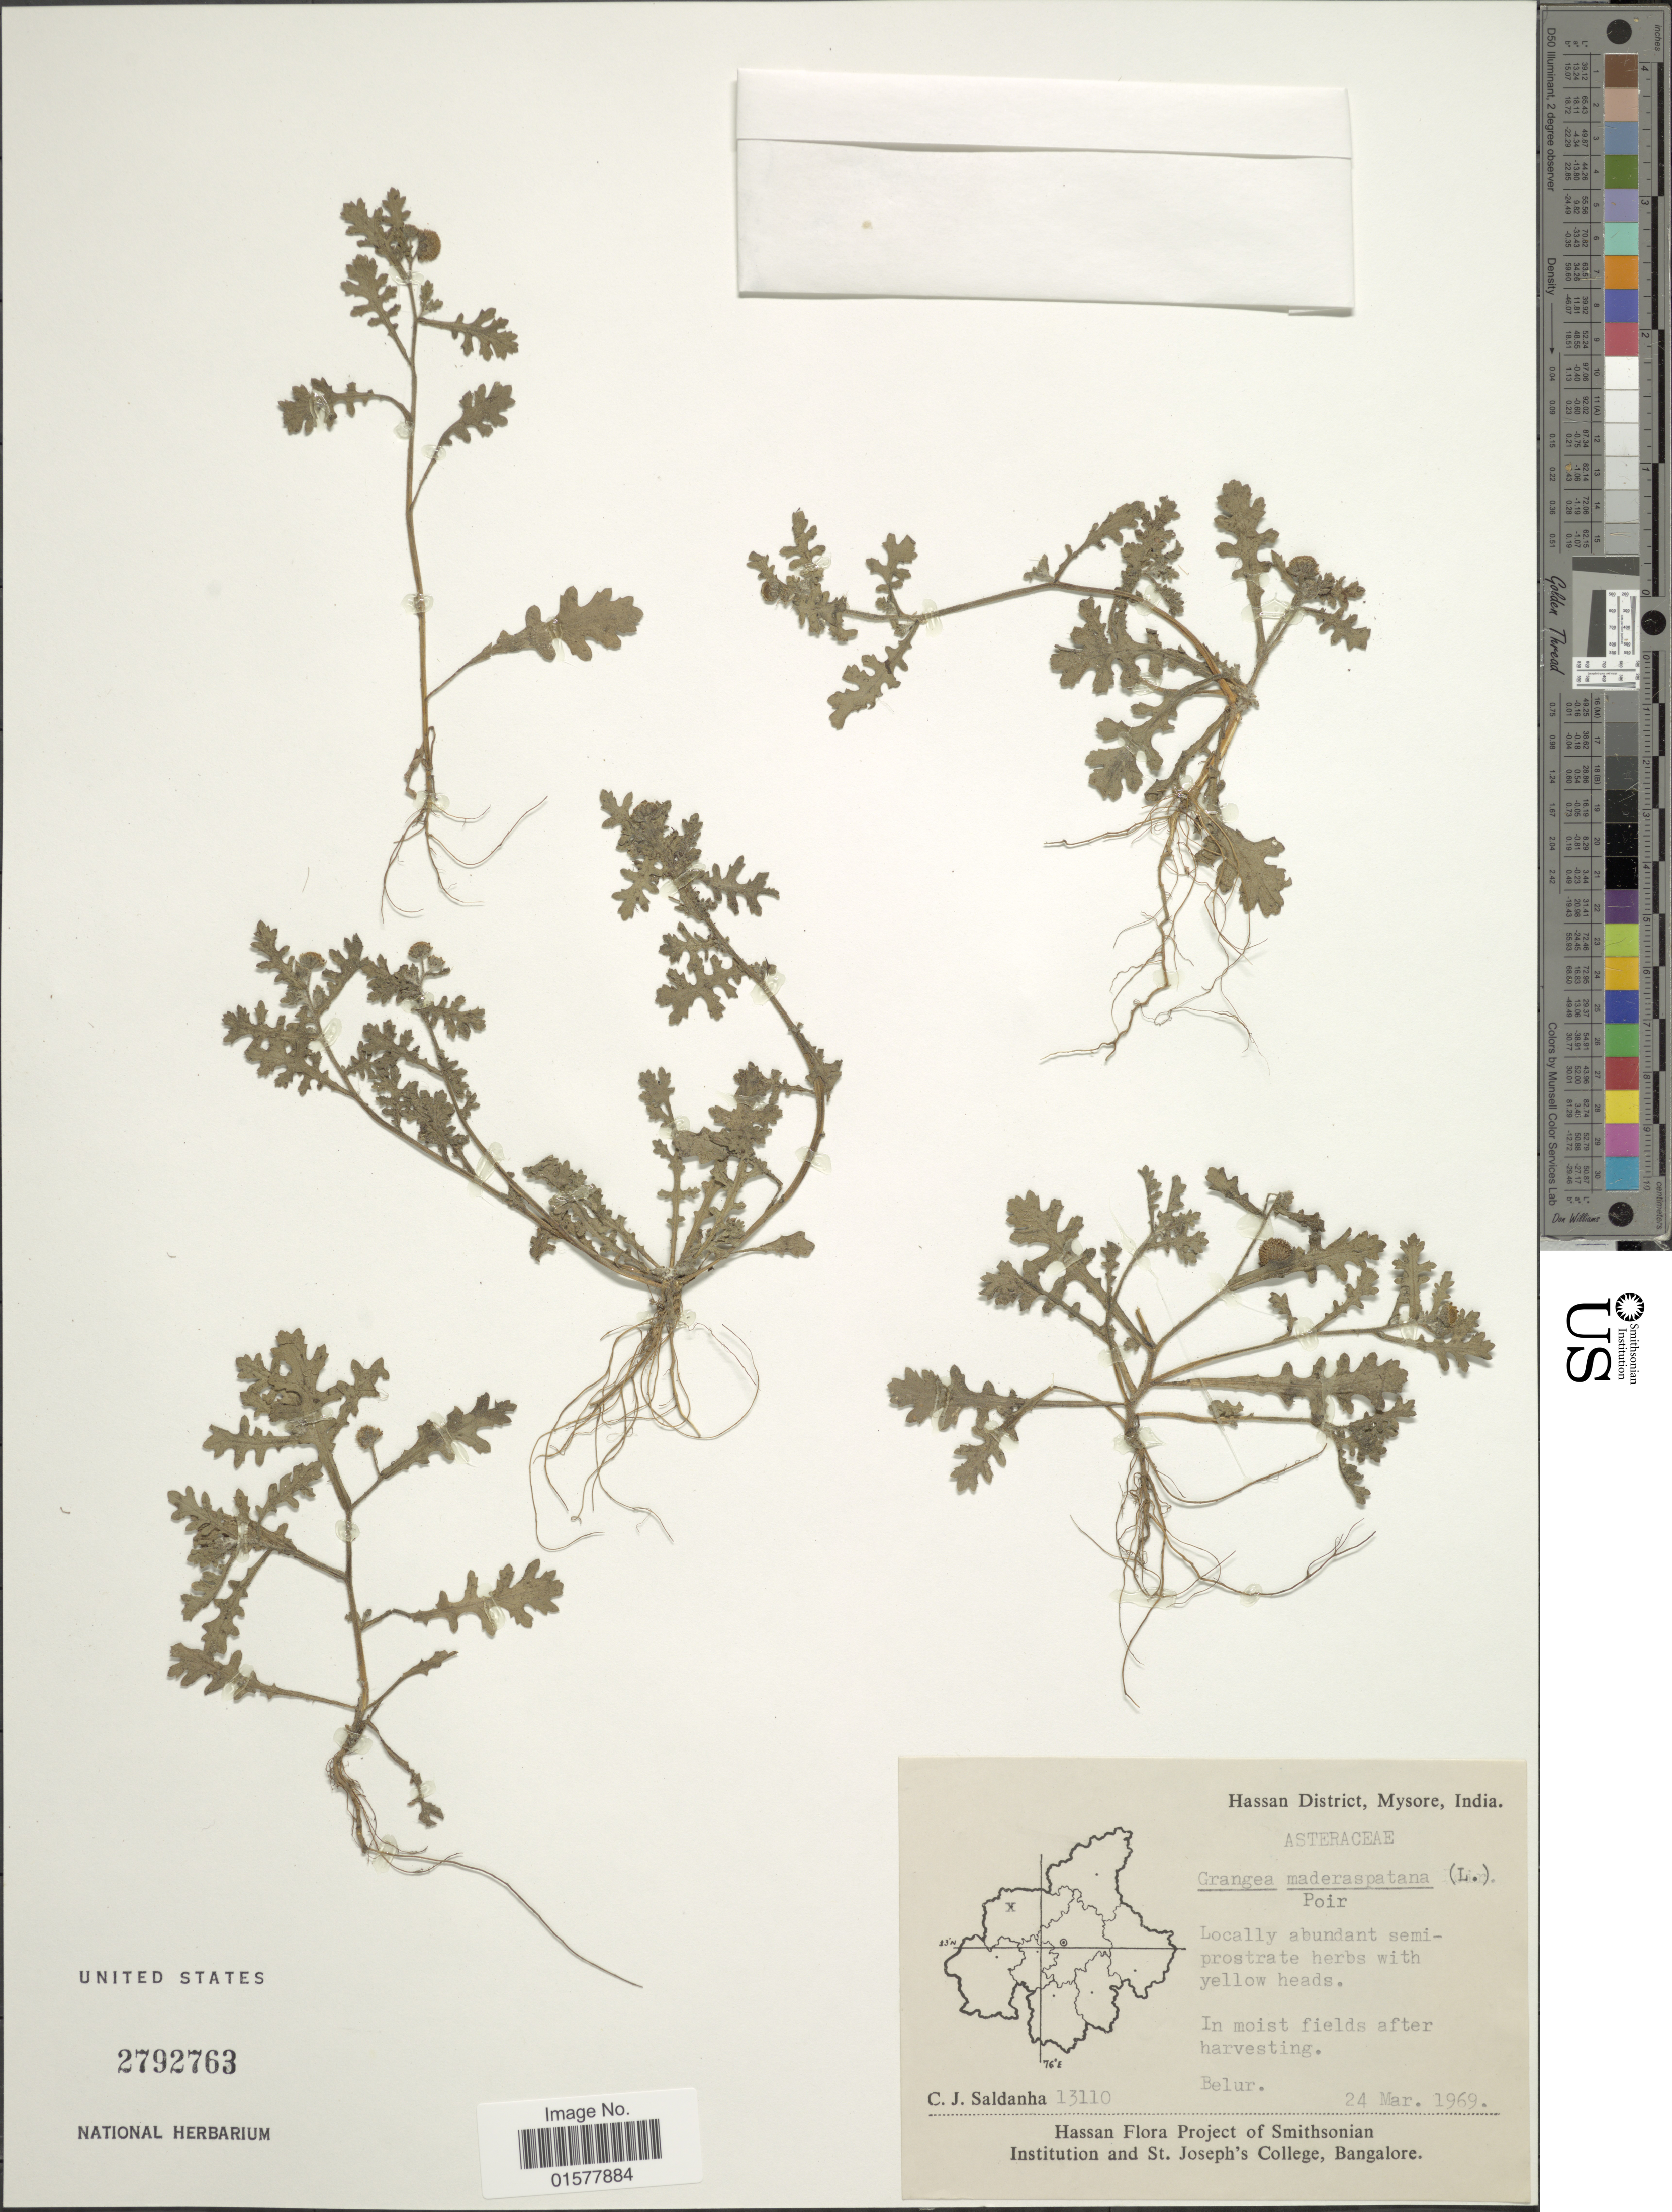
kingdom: Plantae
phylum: Tracheophyta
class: Magnoliopsida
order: Asterales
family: Asteraceae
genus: Grangea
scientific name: Grangea maderaspatana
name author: (L.) Poir.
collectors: C. J. Saldanha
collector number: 13110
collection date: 1969-03-24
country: India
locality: Hassan District, Mysore, India, Belur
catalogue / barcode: US 2792763